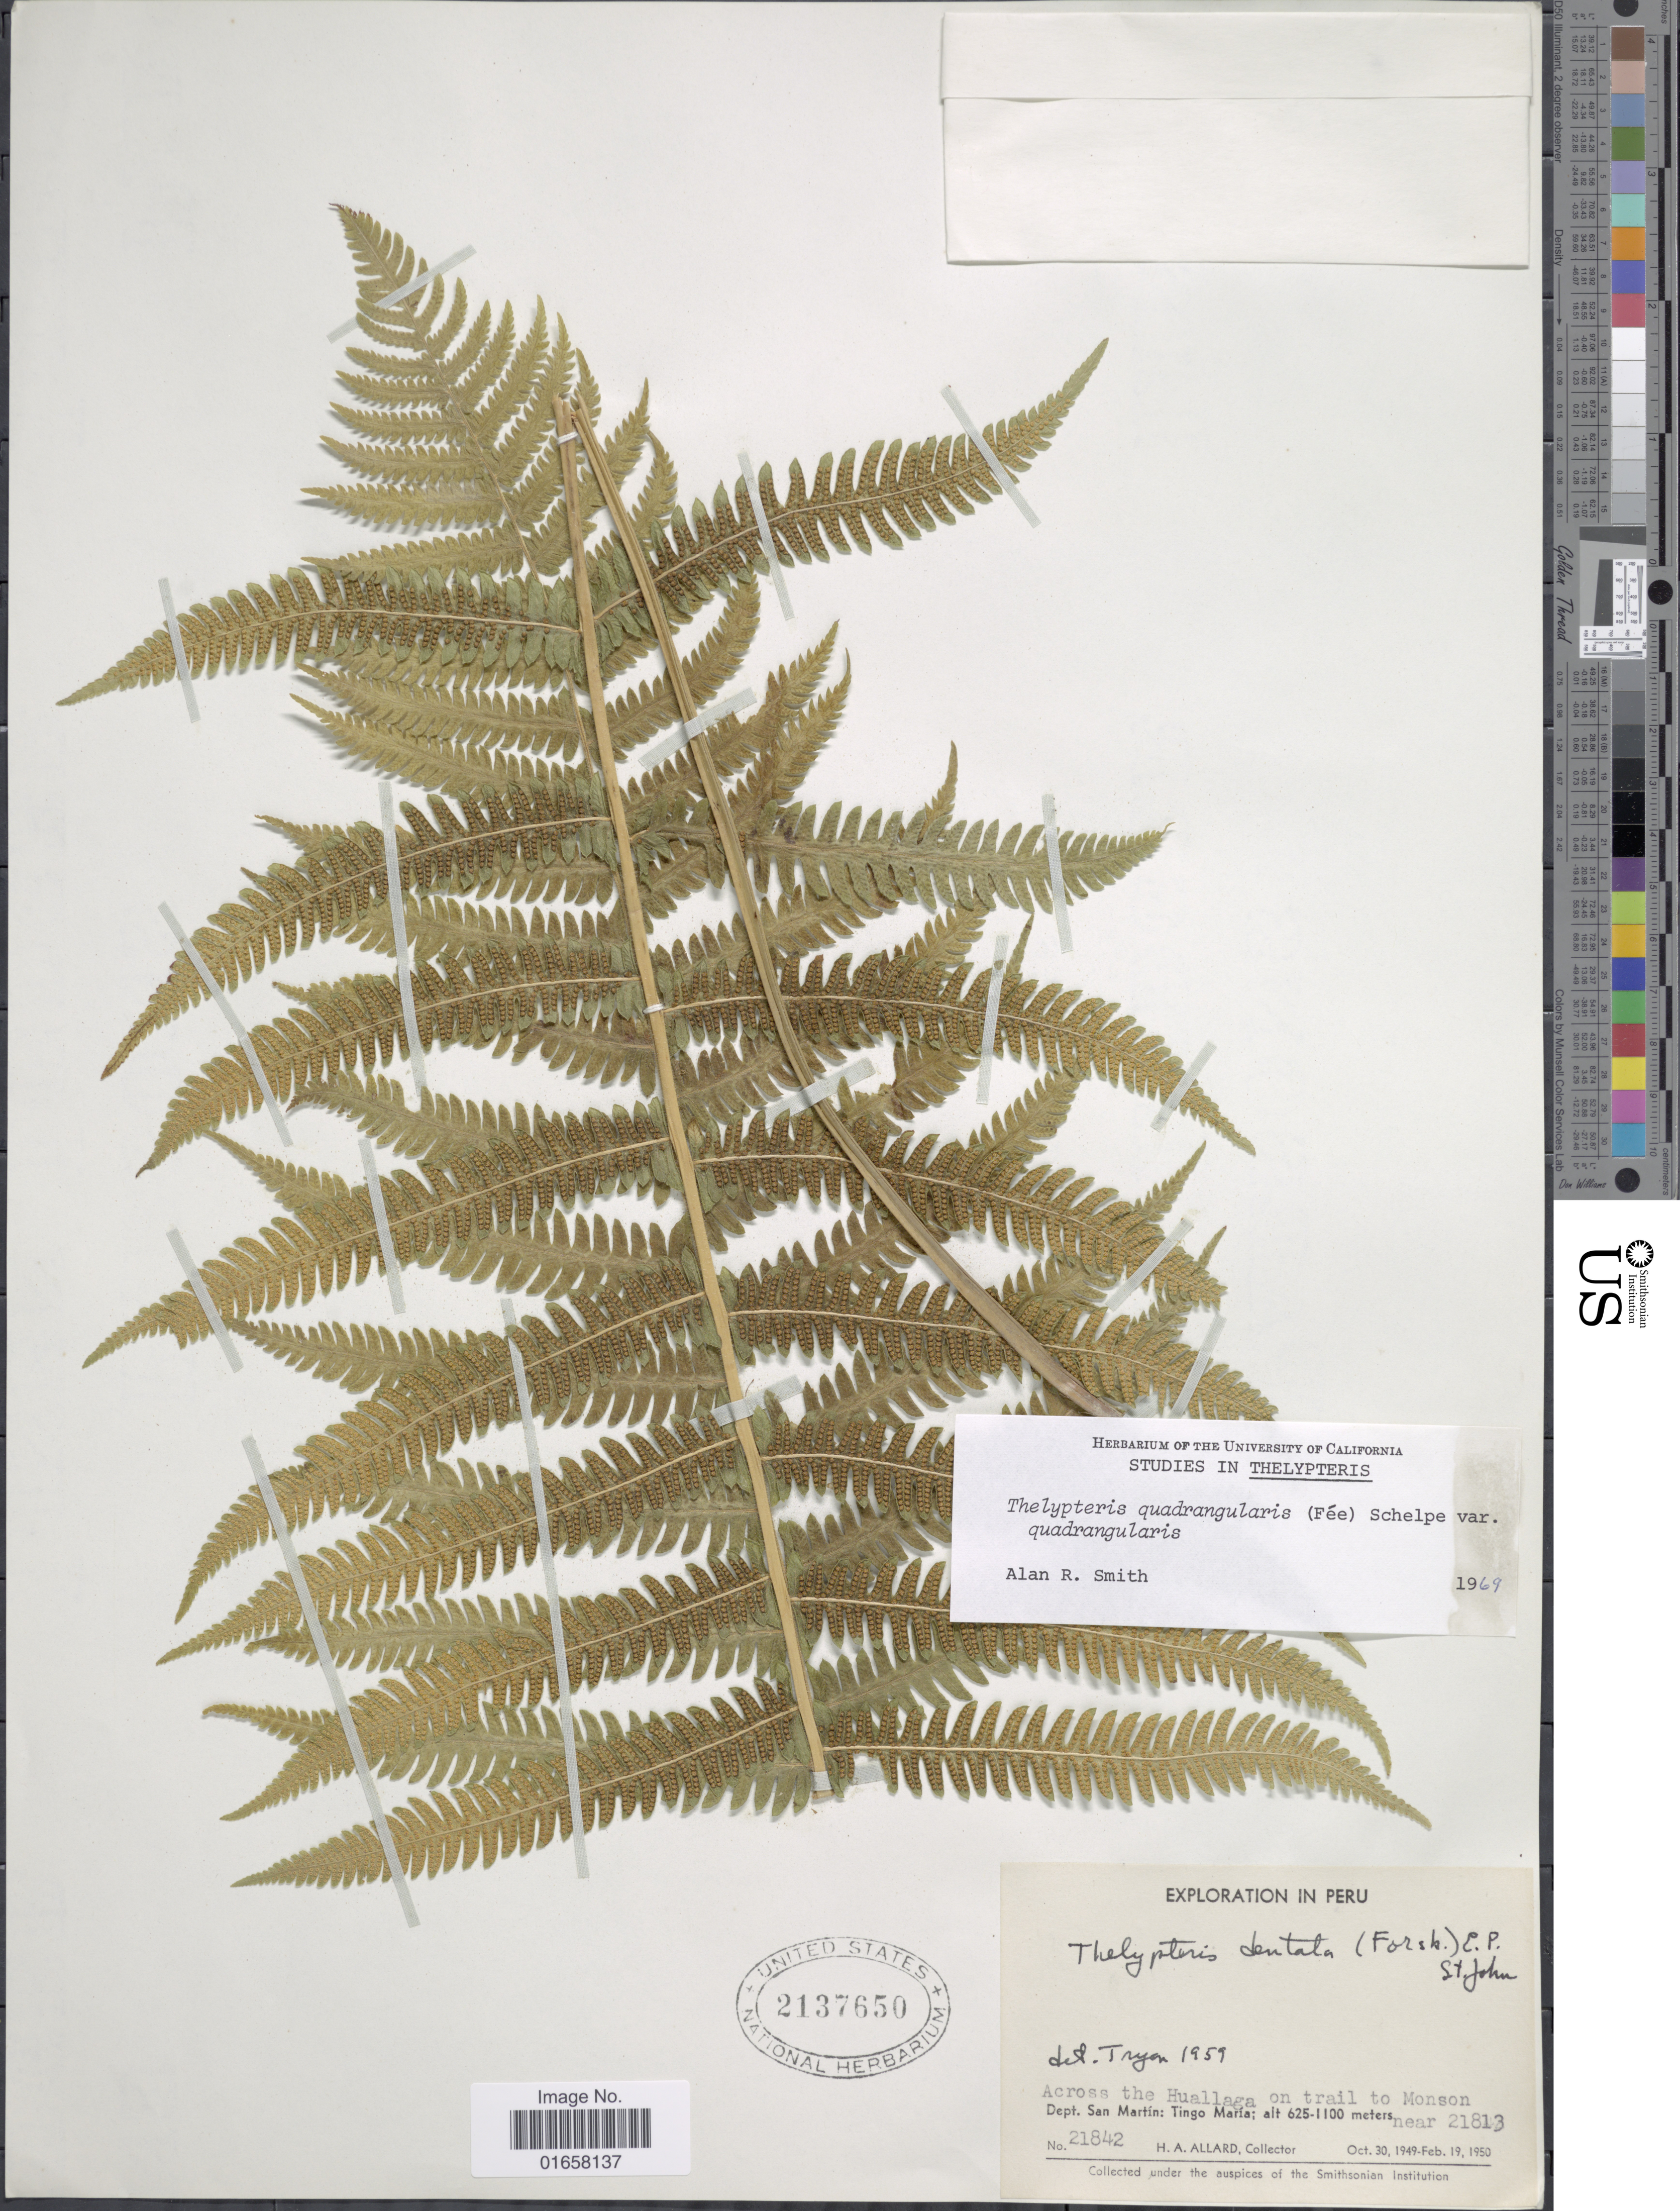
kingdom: Plantae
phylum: Tracheophyta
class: Polypodiopsida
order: Polypodiales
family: Thelypteridaceae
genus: Christella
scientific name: Christella hispidula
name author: (Decne.) Holttum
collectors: H. A. Allard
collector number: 21842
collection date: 1949-10-30/1950-02-19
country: Peru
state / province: San Martín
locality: Peru, across the Huallaga on trail to Monson, Dept. San Martín: Tingo Maria.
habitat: across river on trail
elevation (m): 625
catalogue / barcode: US 2137650